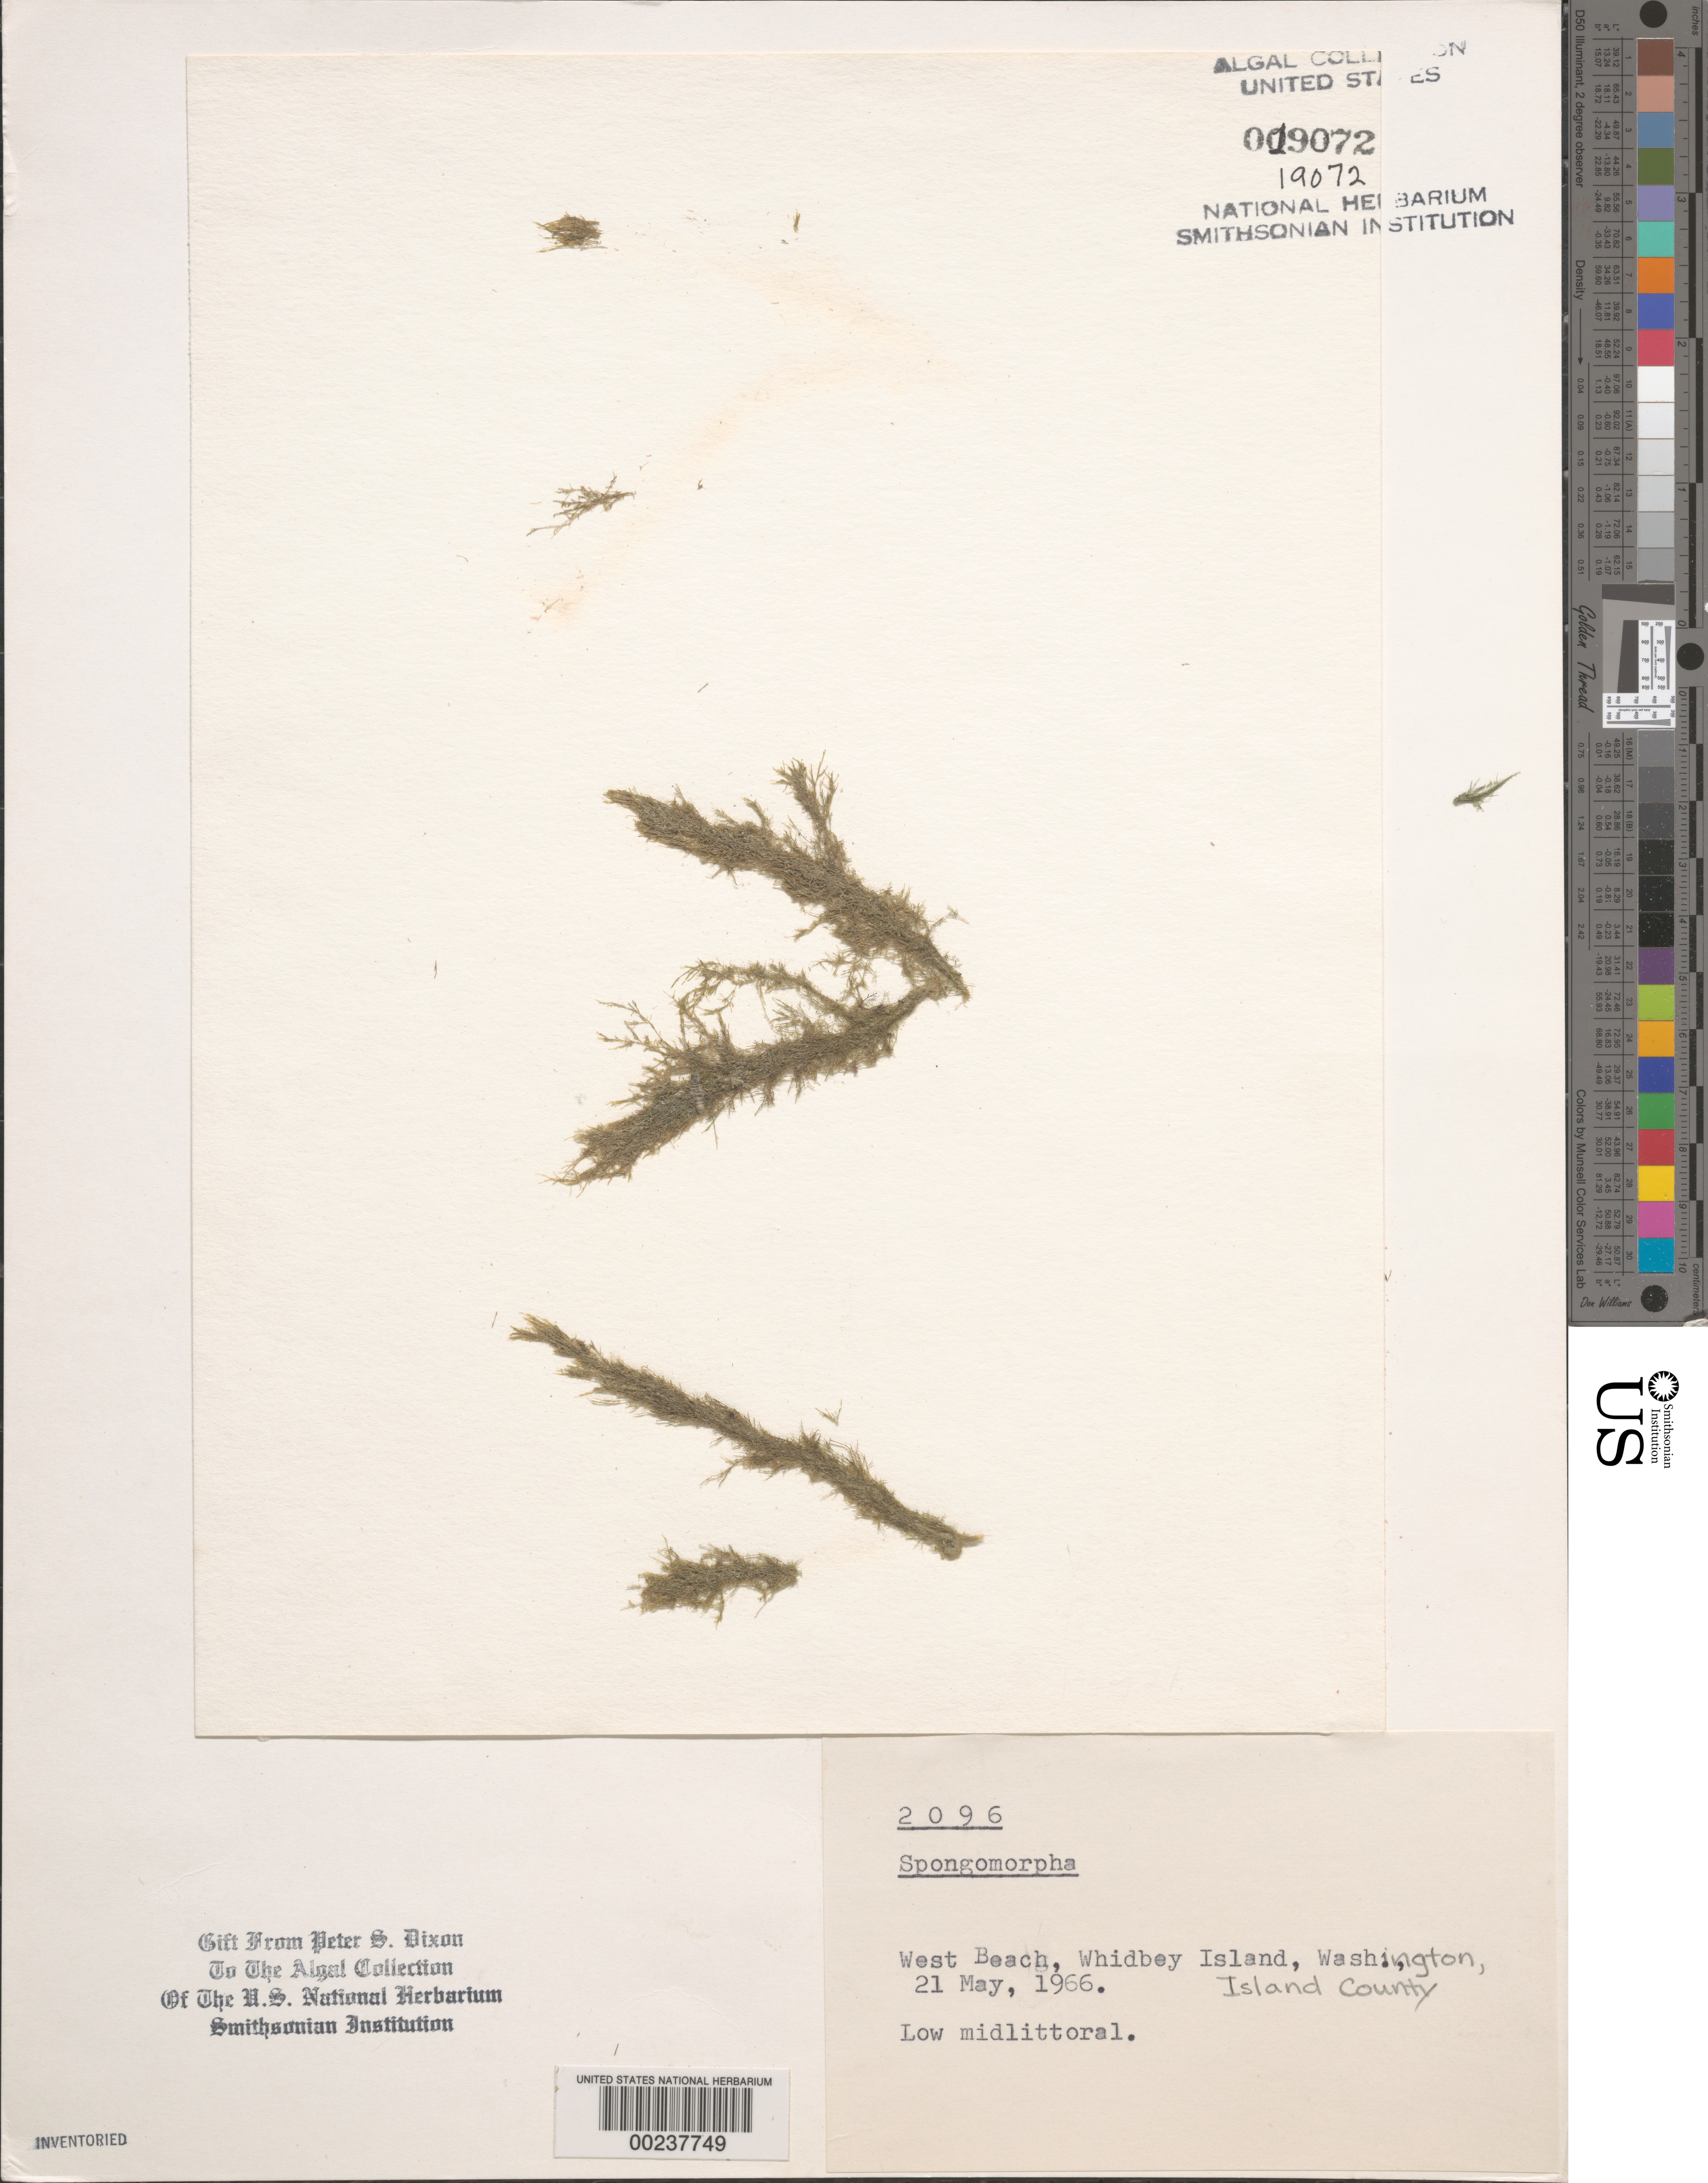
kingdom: Plantae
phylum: Chlorophyta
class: Ulvophyceae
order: Ulotrichales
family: Ulotrichaceae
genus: Spongomorpha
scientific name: Spongomorpha sp.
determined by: Dixon, P. S.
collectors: P. S. Dixon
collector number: PSD 2096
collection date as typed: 21 May 1966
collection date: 1966-05-21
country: United States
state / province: Washington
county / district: Island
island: Whidbey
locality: West Beach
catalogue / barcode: US 19072